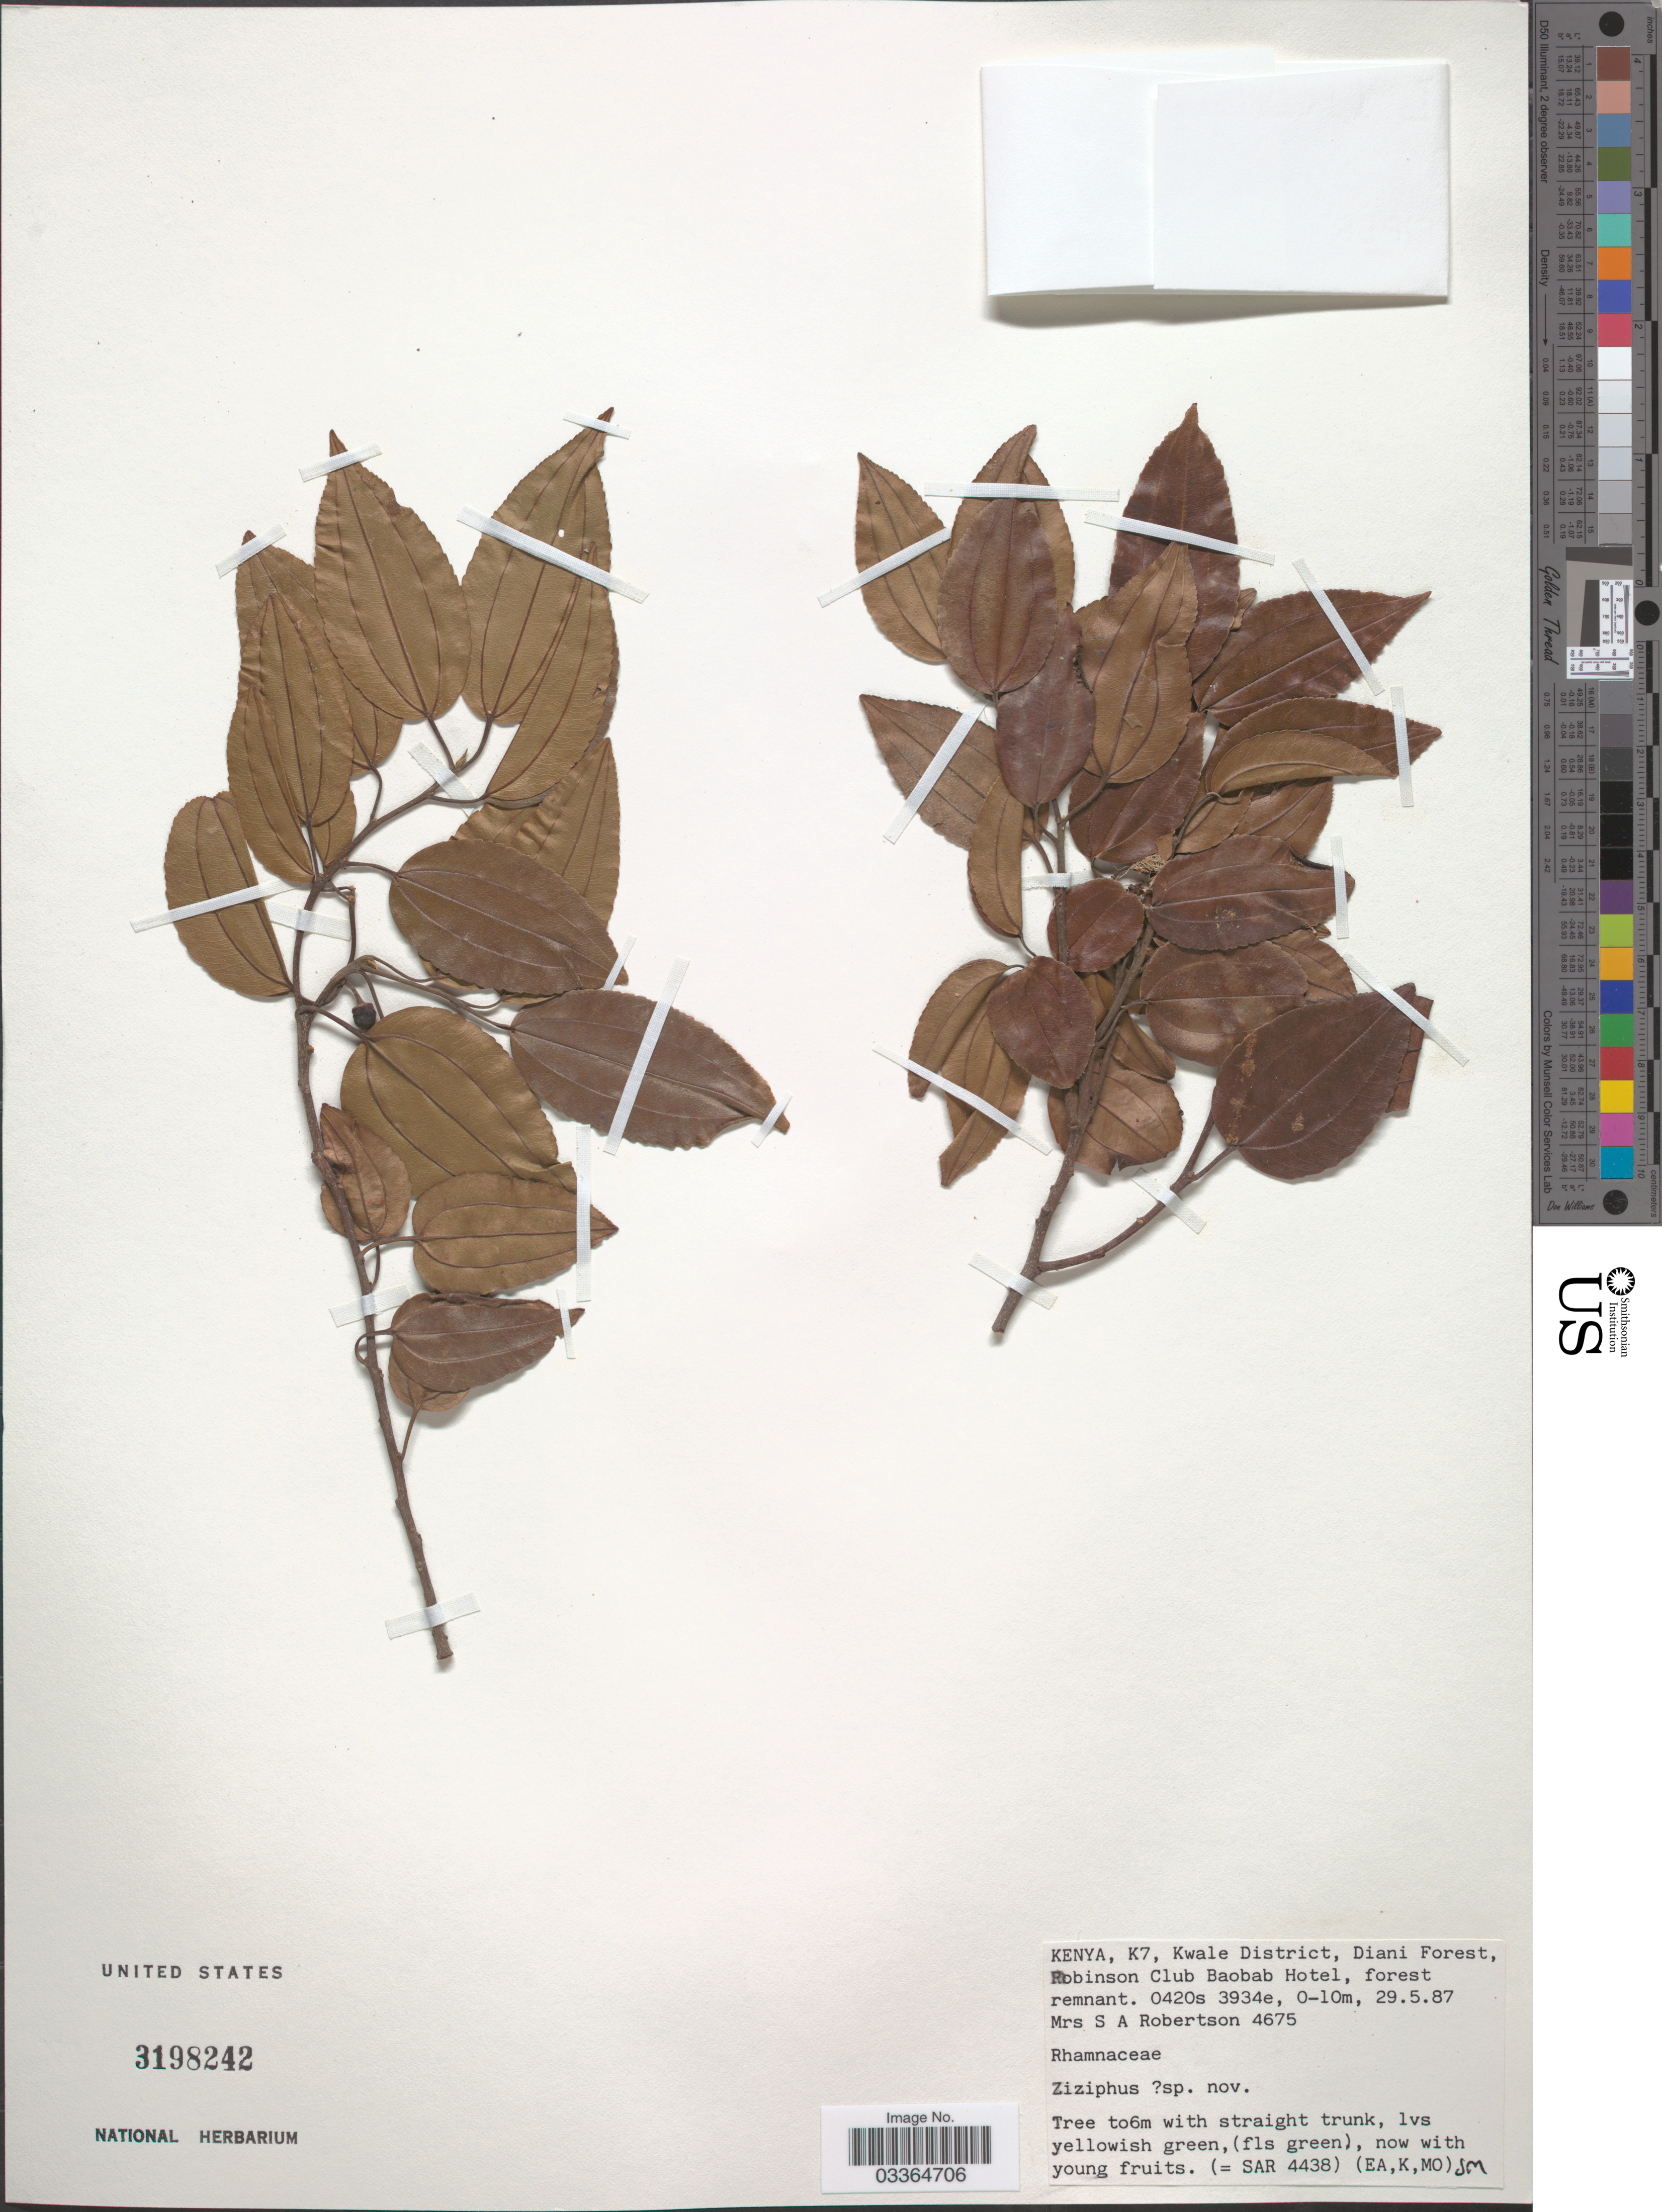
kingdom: Plantae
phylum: Tracheophyta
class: Magnoliopsida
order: Rosales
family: Rhamnaceae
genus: Ziziphus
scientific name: Ziziphus sp.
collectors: S. Robertson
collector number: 4675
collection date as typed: Transcribed d/m/y: 29/5/87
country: Kenya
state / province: Kwale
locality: K7, Kwale District, Diani Forest, Robinson Blub Baobab Hotel.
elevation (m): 0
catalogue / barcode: US 3198242